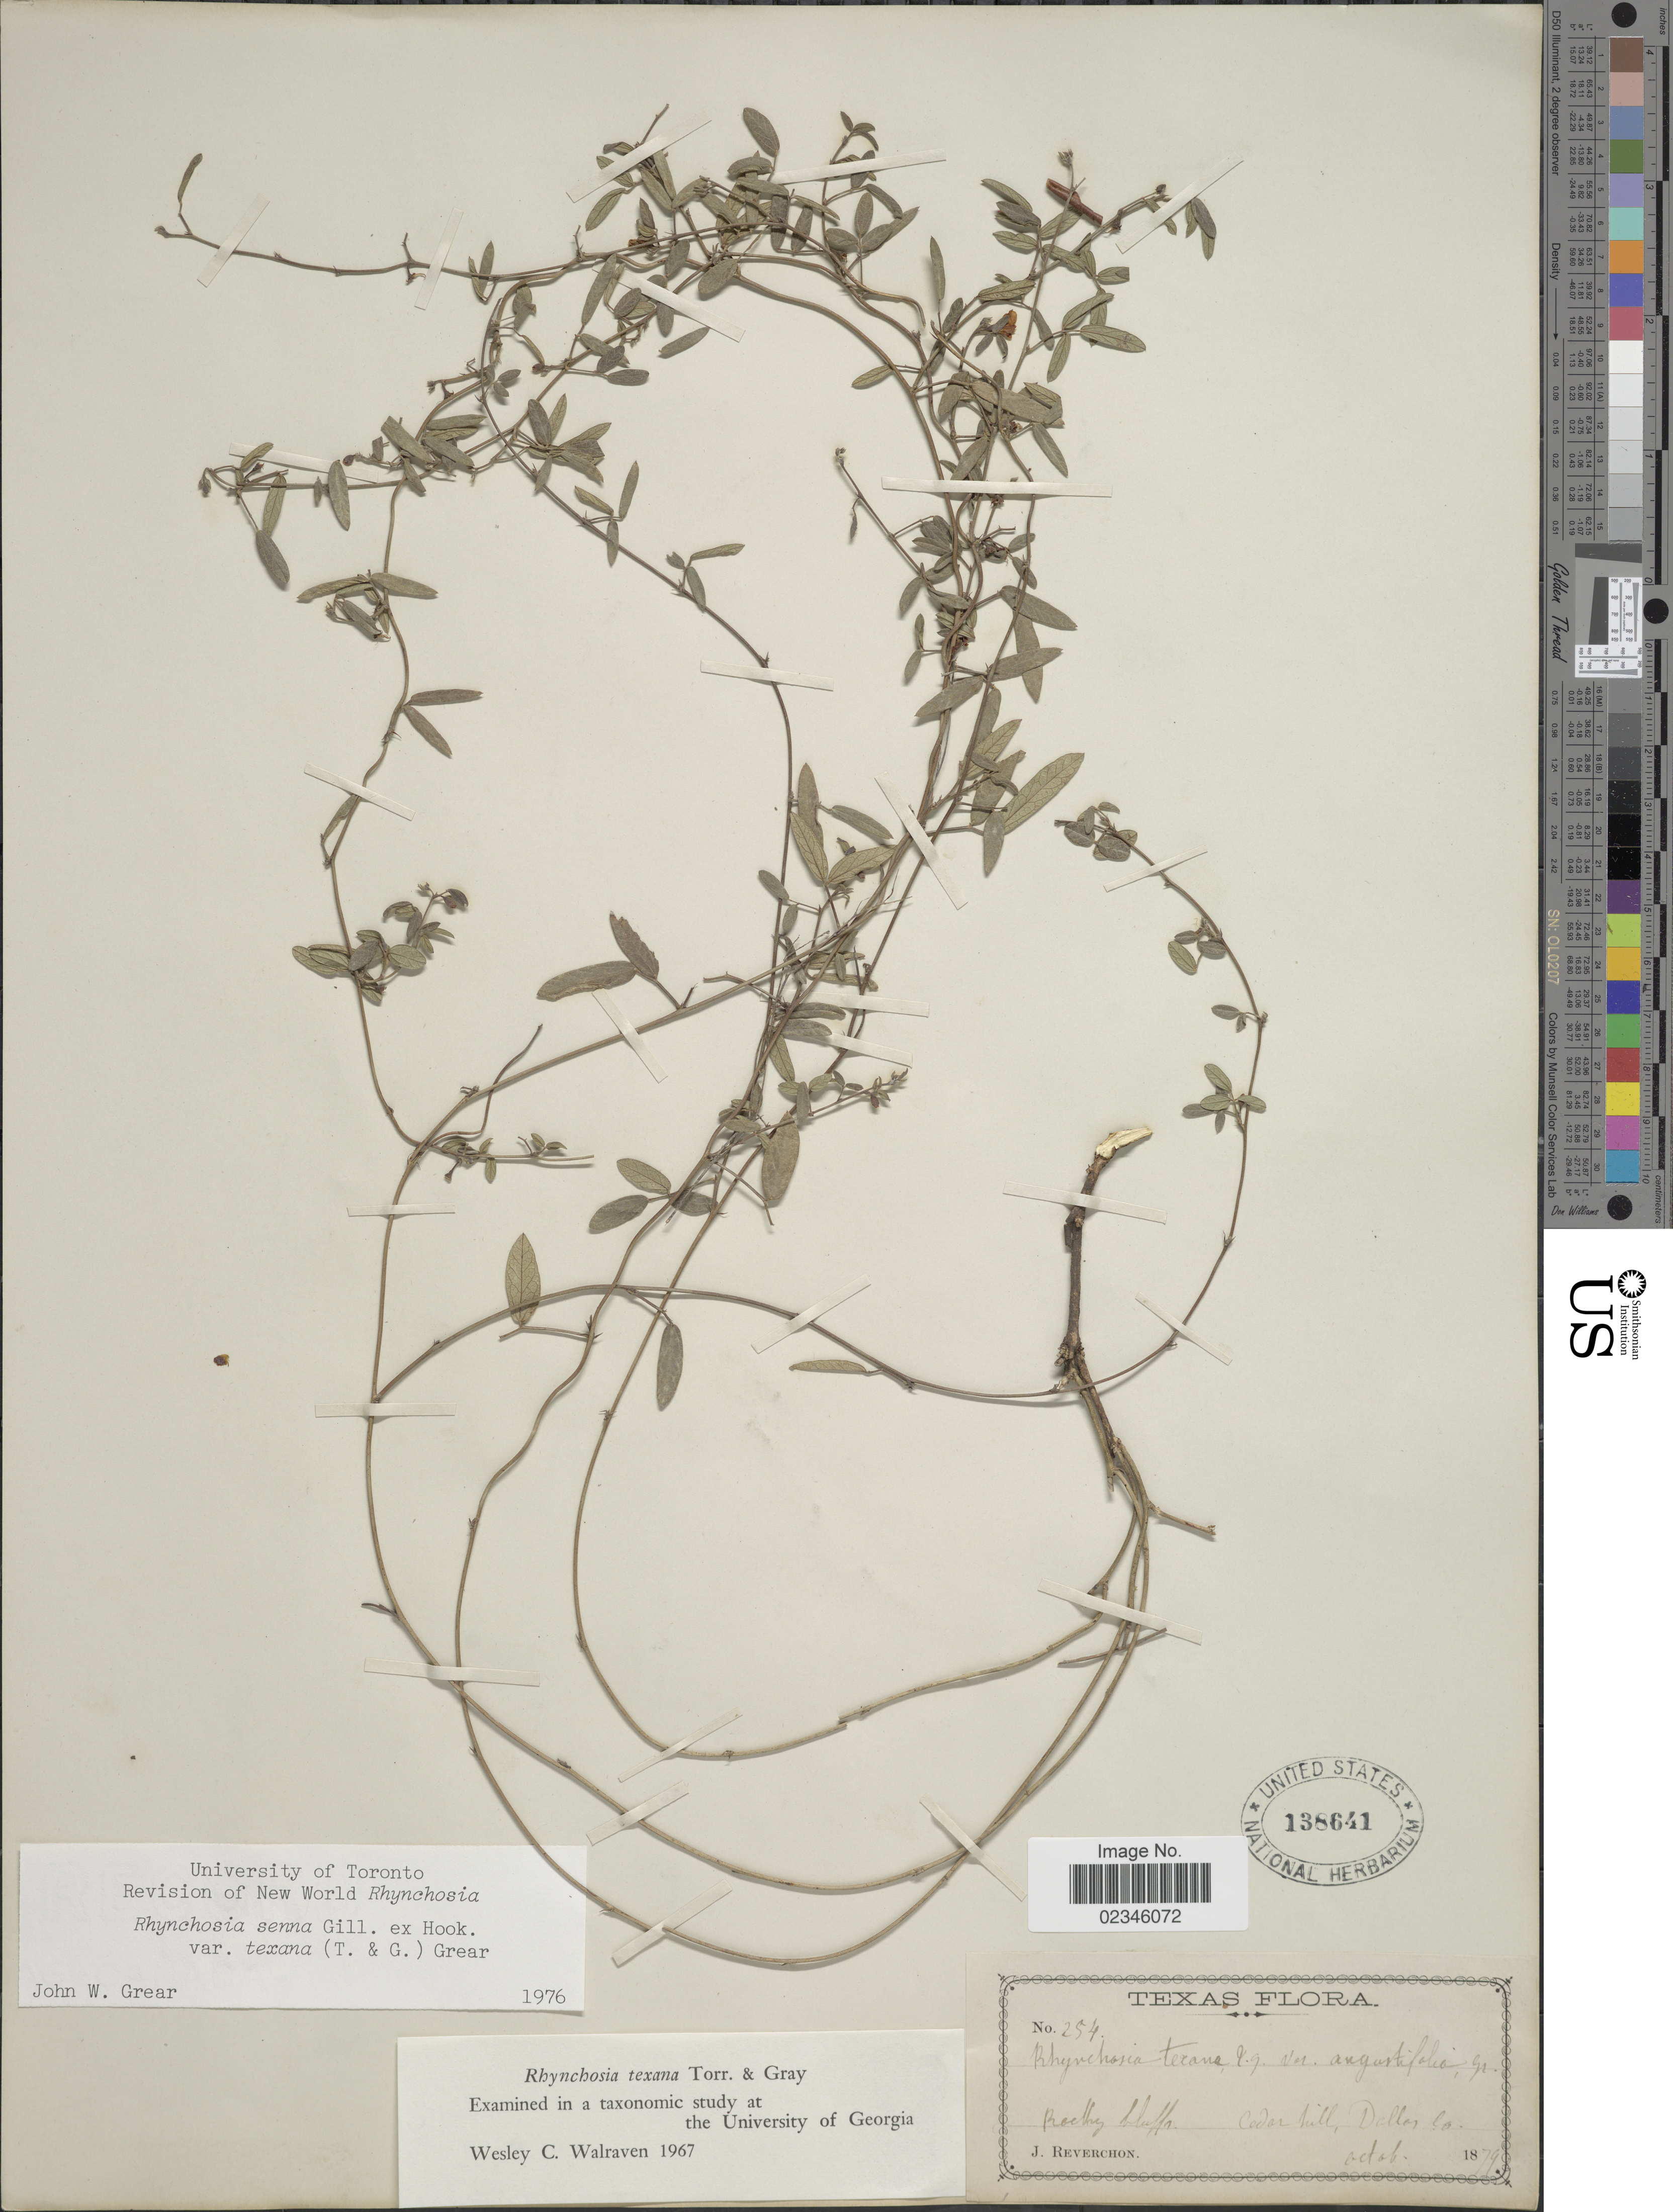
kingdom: Plantae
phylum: Tracheophyta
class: Magnoliopsida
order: Fabales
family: Fabaceae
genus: Rhynchosia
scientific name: Rhynchosia senna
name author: Gillies ex Hook.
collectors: J. Reverchon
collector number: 254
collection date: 1879-10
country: United States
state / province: Texas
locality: Cedar hill, Dallas Co.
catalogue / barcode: US 138641